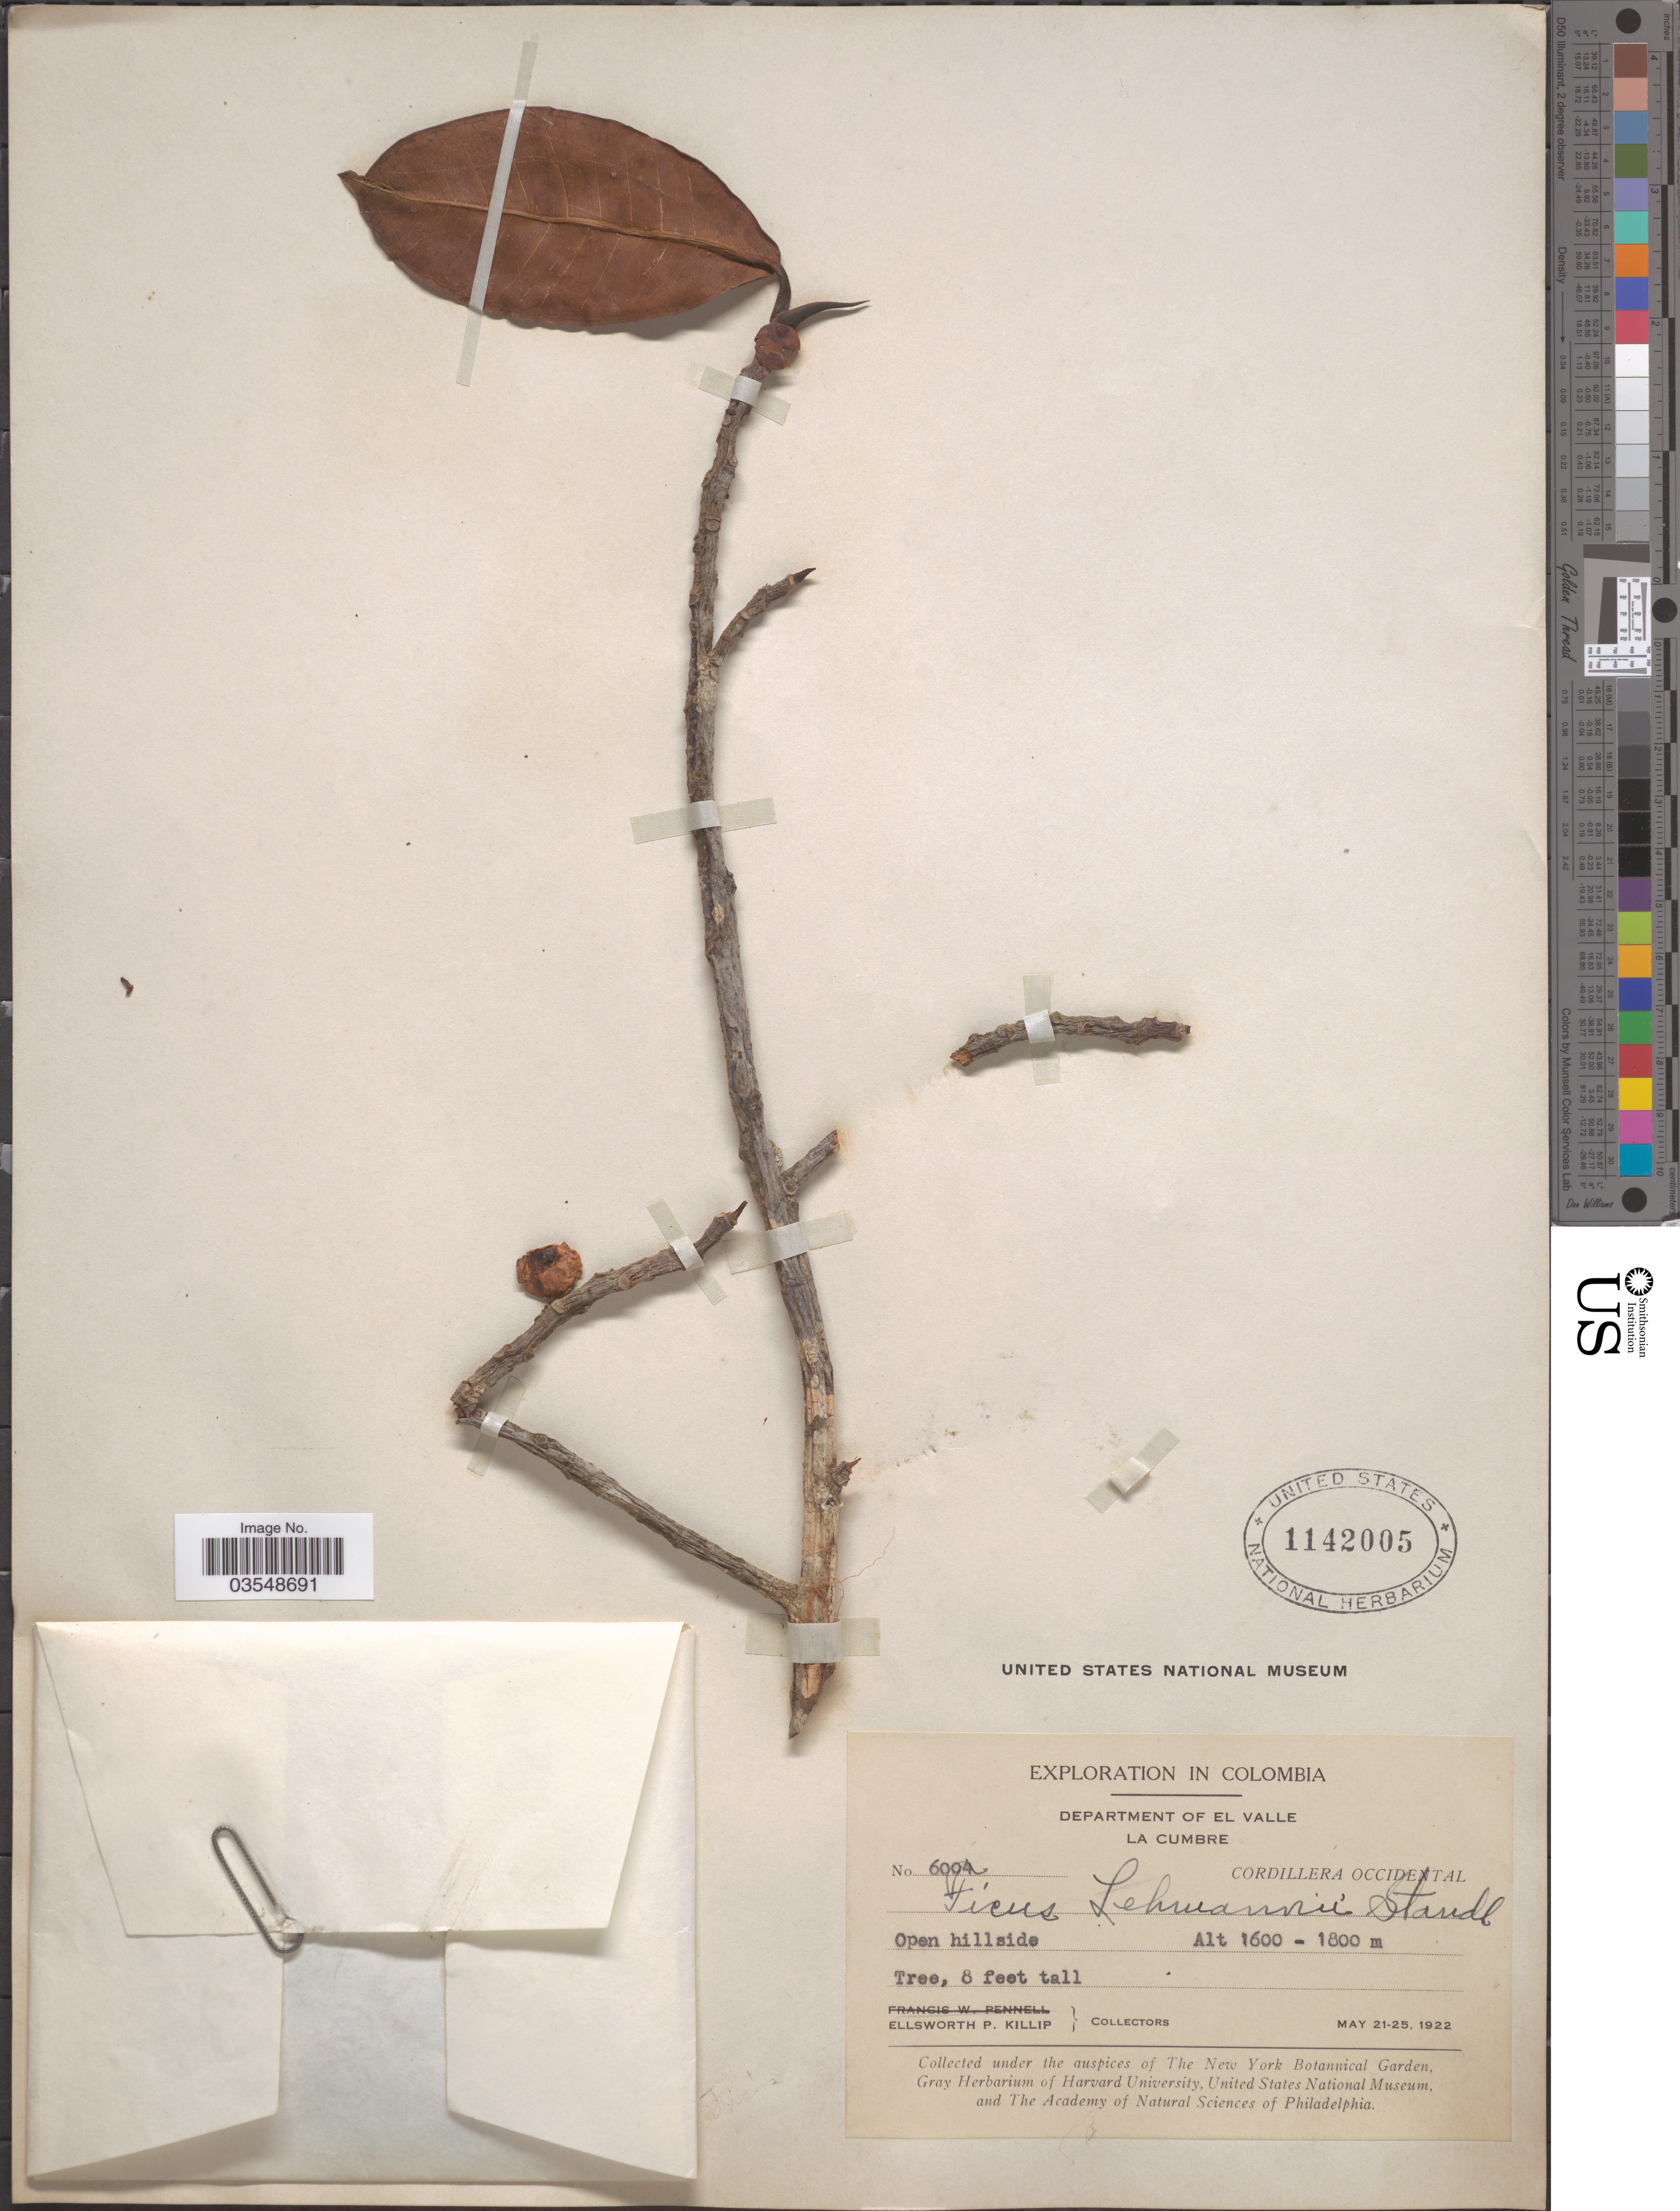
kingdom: Plantae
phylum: Tracheophyta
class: Magnoliopsida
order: Rosales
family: Moraceae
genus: Ficus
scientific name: Ficus lehmannii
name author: Standl.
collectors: E. P. Killip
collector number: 6004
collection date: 1922-05-21/1922-05-25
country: Colombia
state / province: Valle del Cauca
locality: Department of El Valle. La Cumbre. Cordillera Occidental.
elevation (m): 1600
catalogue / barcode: US 1142005